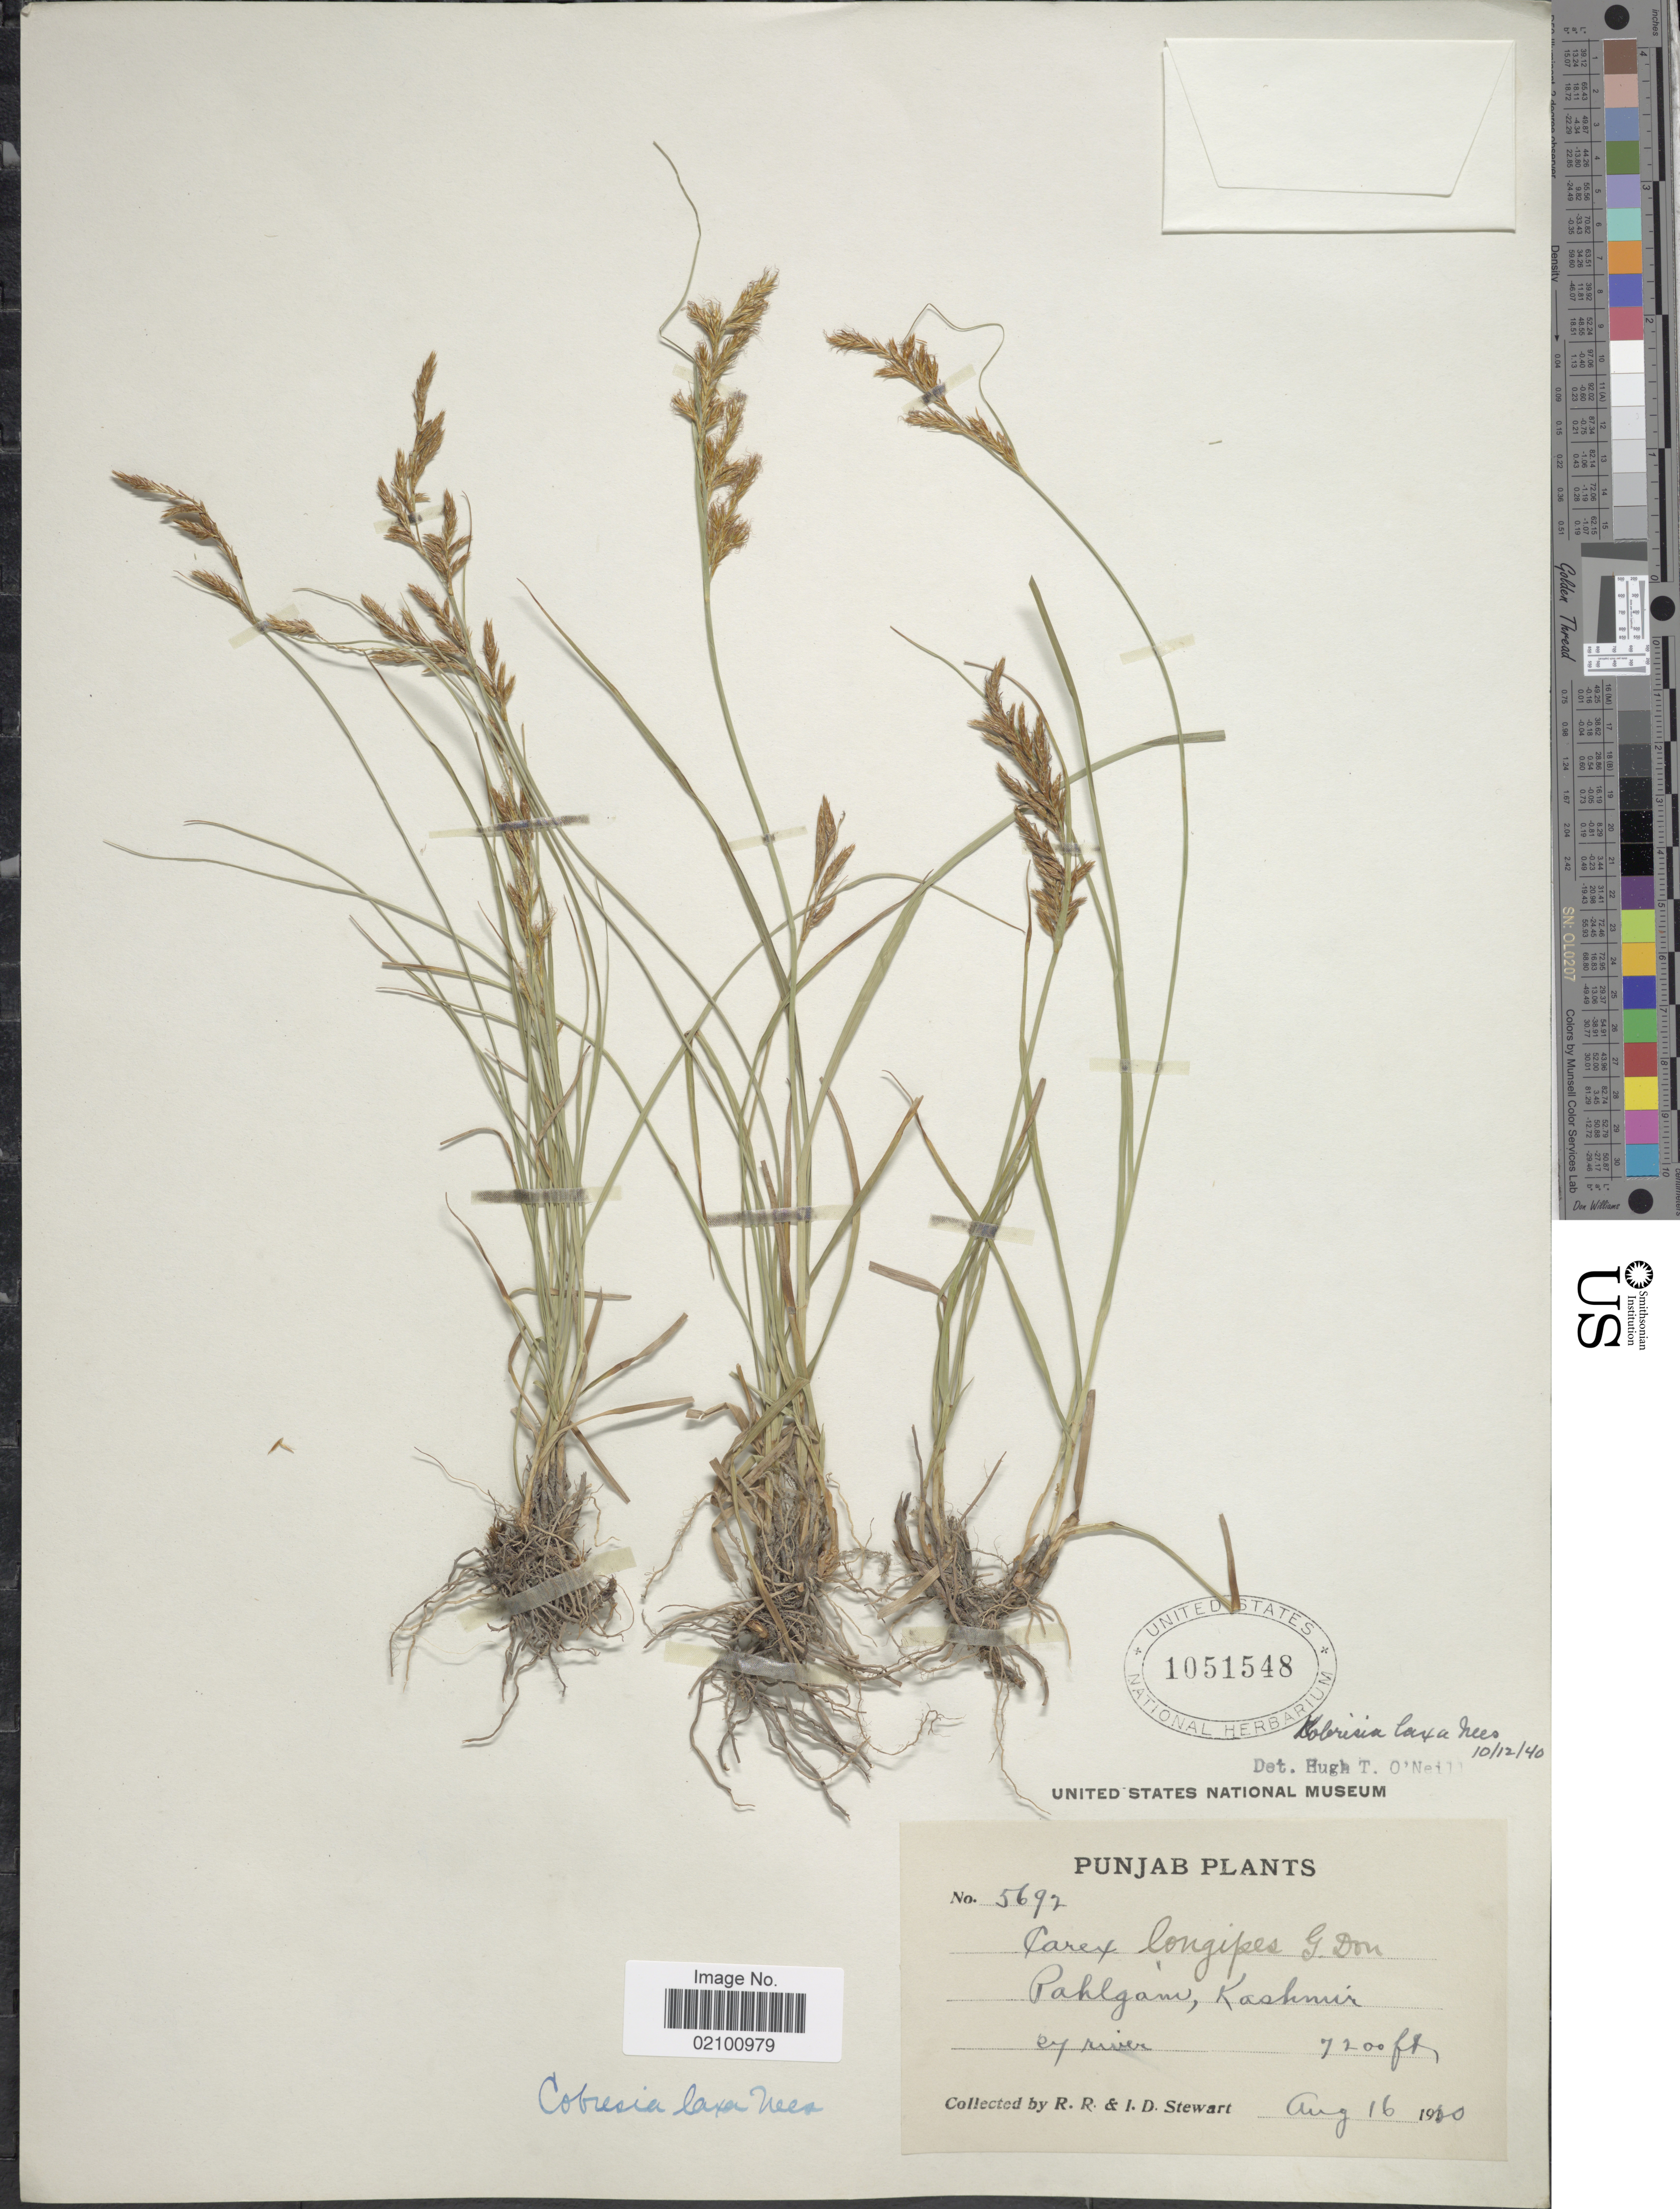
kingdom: Plantae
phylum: Tracheophyta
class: Liliopsida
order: Poales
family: Cyperaceae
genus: Carex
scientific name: Carex pseudolaxa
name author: (C.B. Clarke) O. Yano & S.R. Zhang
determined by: Strong, M. T., (US), Smithsonian Institution - National Museum of Natural History (UNITED STATES)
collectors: R. R. Stewart & I. Stewart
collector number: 5692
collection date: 1920-08-16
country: India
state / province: Jammu and Kashmir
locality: Pahlgam, Kashmir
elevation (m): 2195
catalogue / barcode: US 1051548